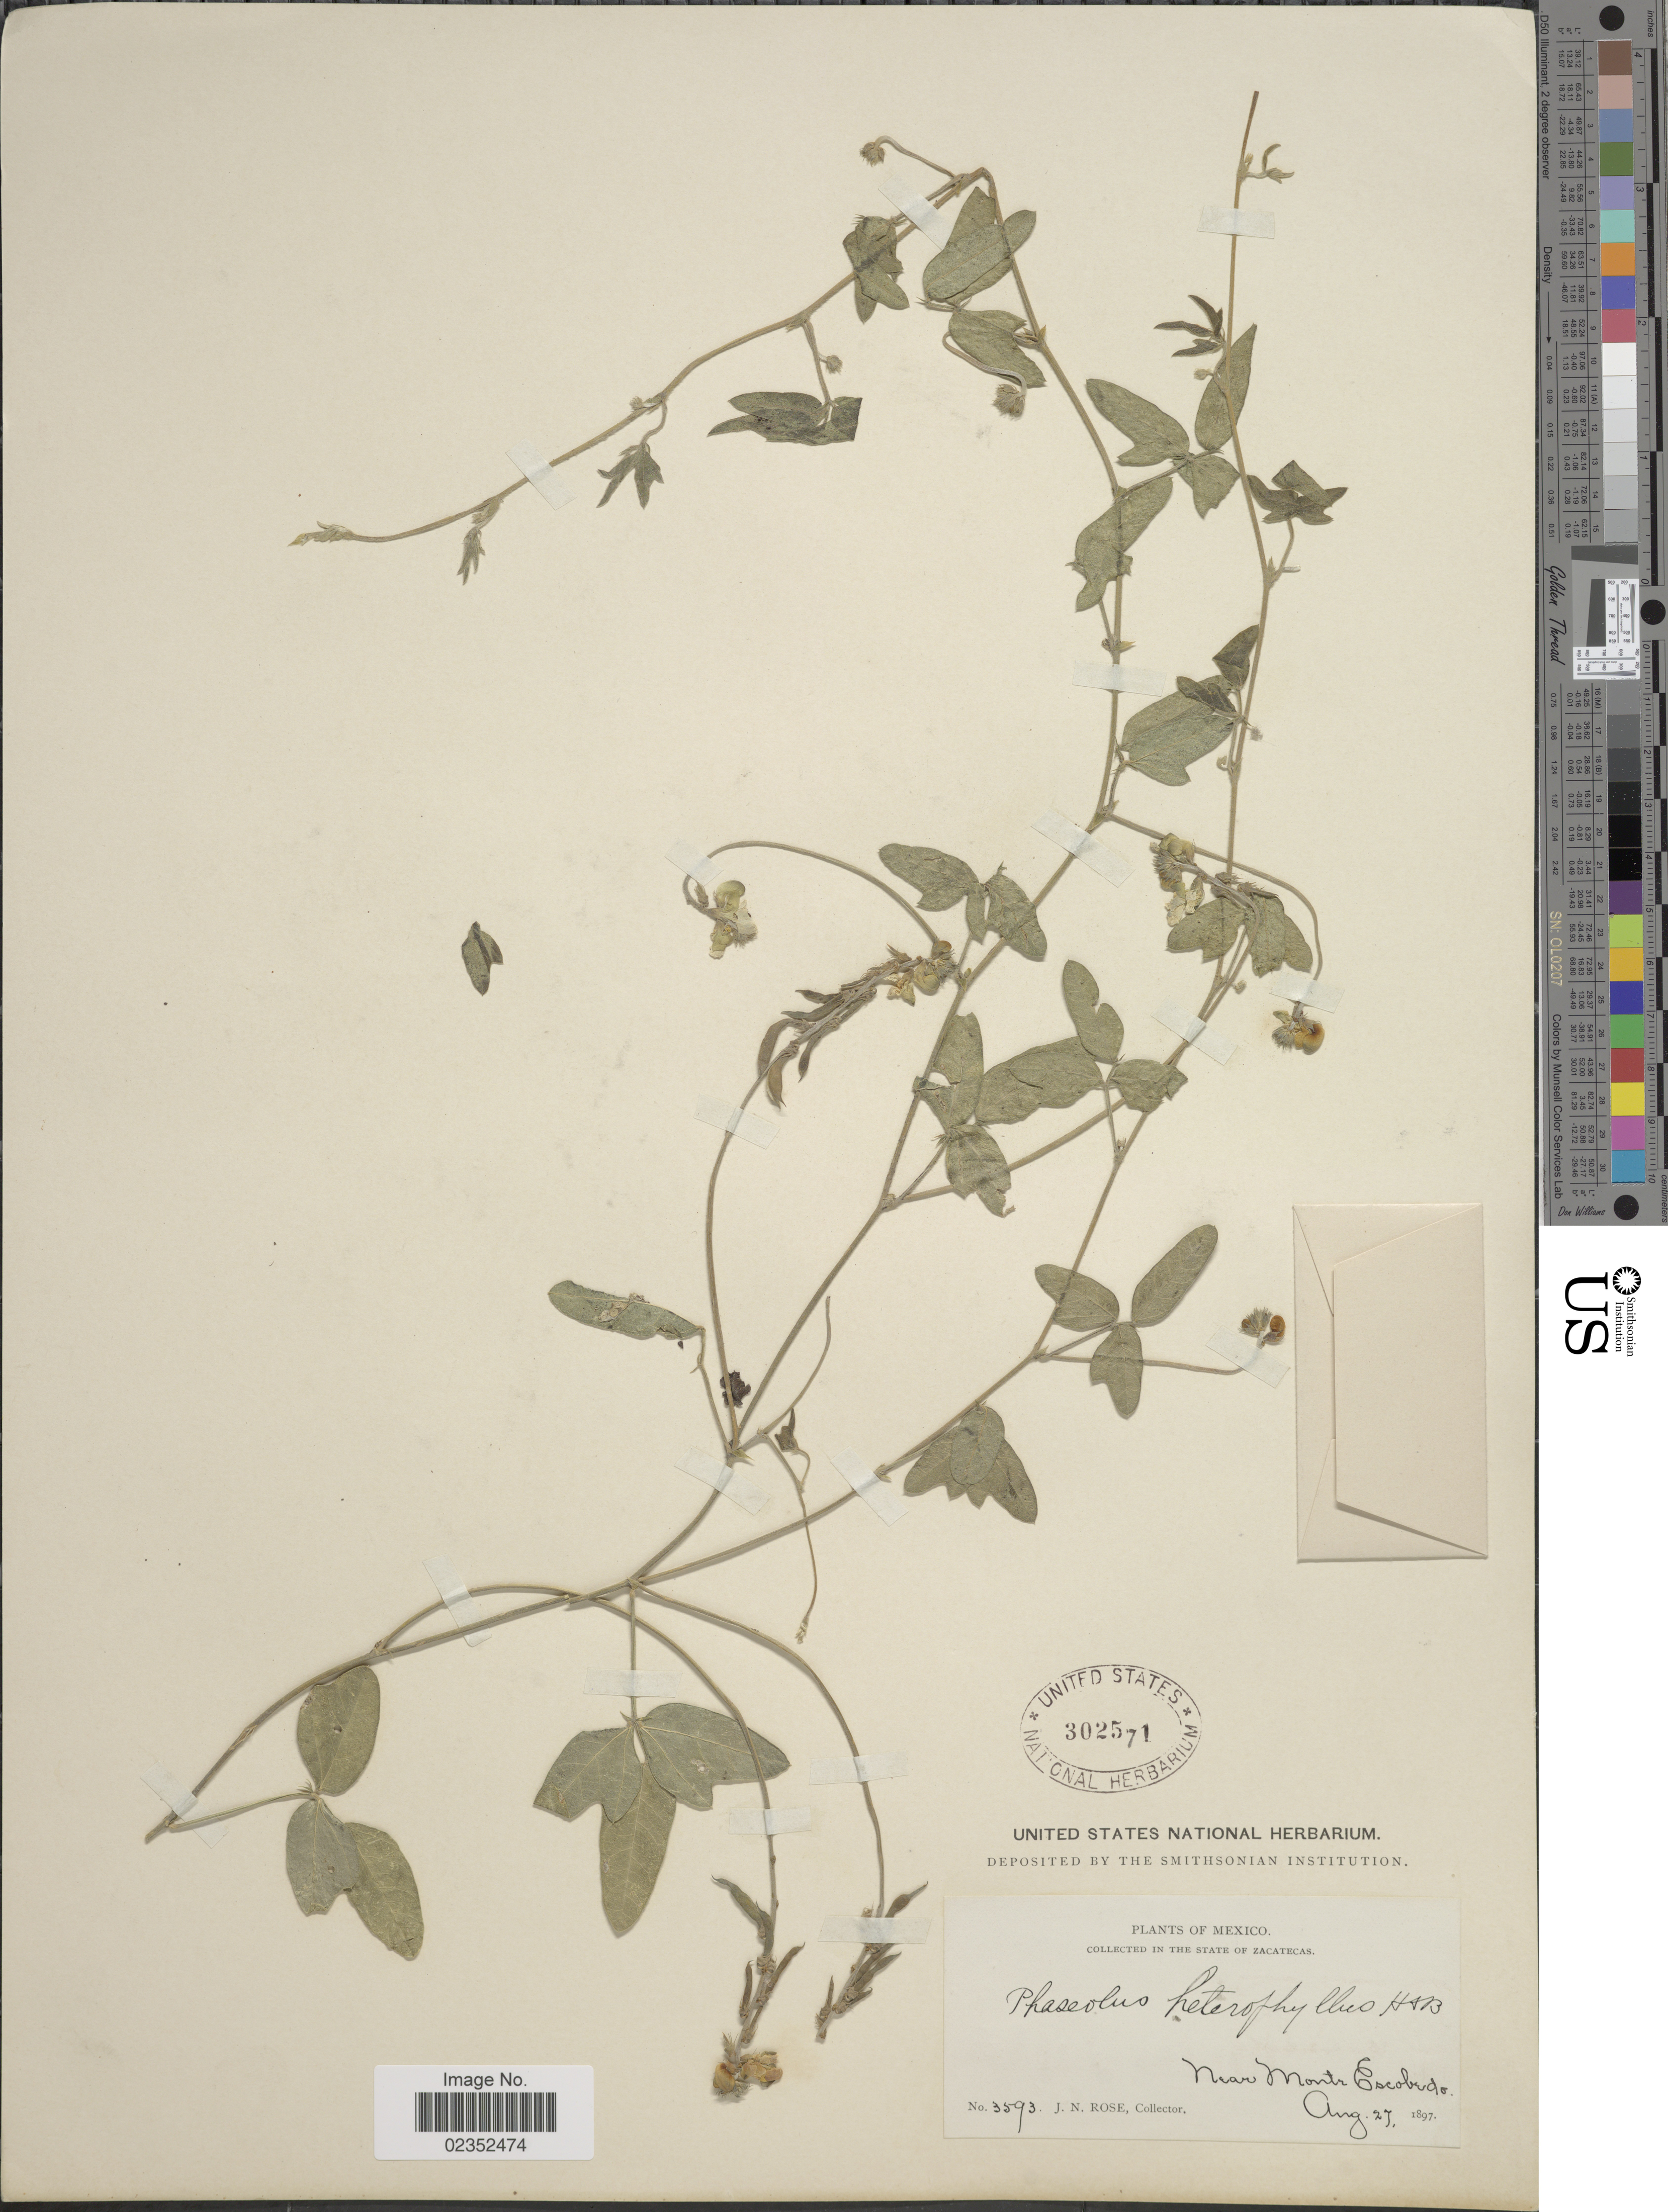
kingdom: Plantae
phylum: Tracheophyta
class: Magnoliopsida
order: Fabales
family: Fabaceae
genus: Macroptilium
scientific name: Macroptilium gibbosifolium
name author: (Ortega) A. Delgado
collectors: J. N. Rose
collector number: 3593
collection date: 1897-08-27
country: Mexico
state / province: Zacatecas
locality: Near Monte Escobedo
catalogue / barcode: US 302571